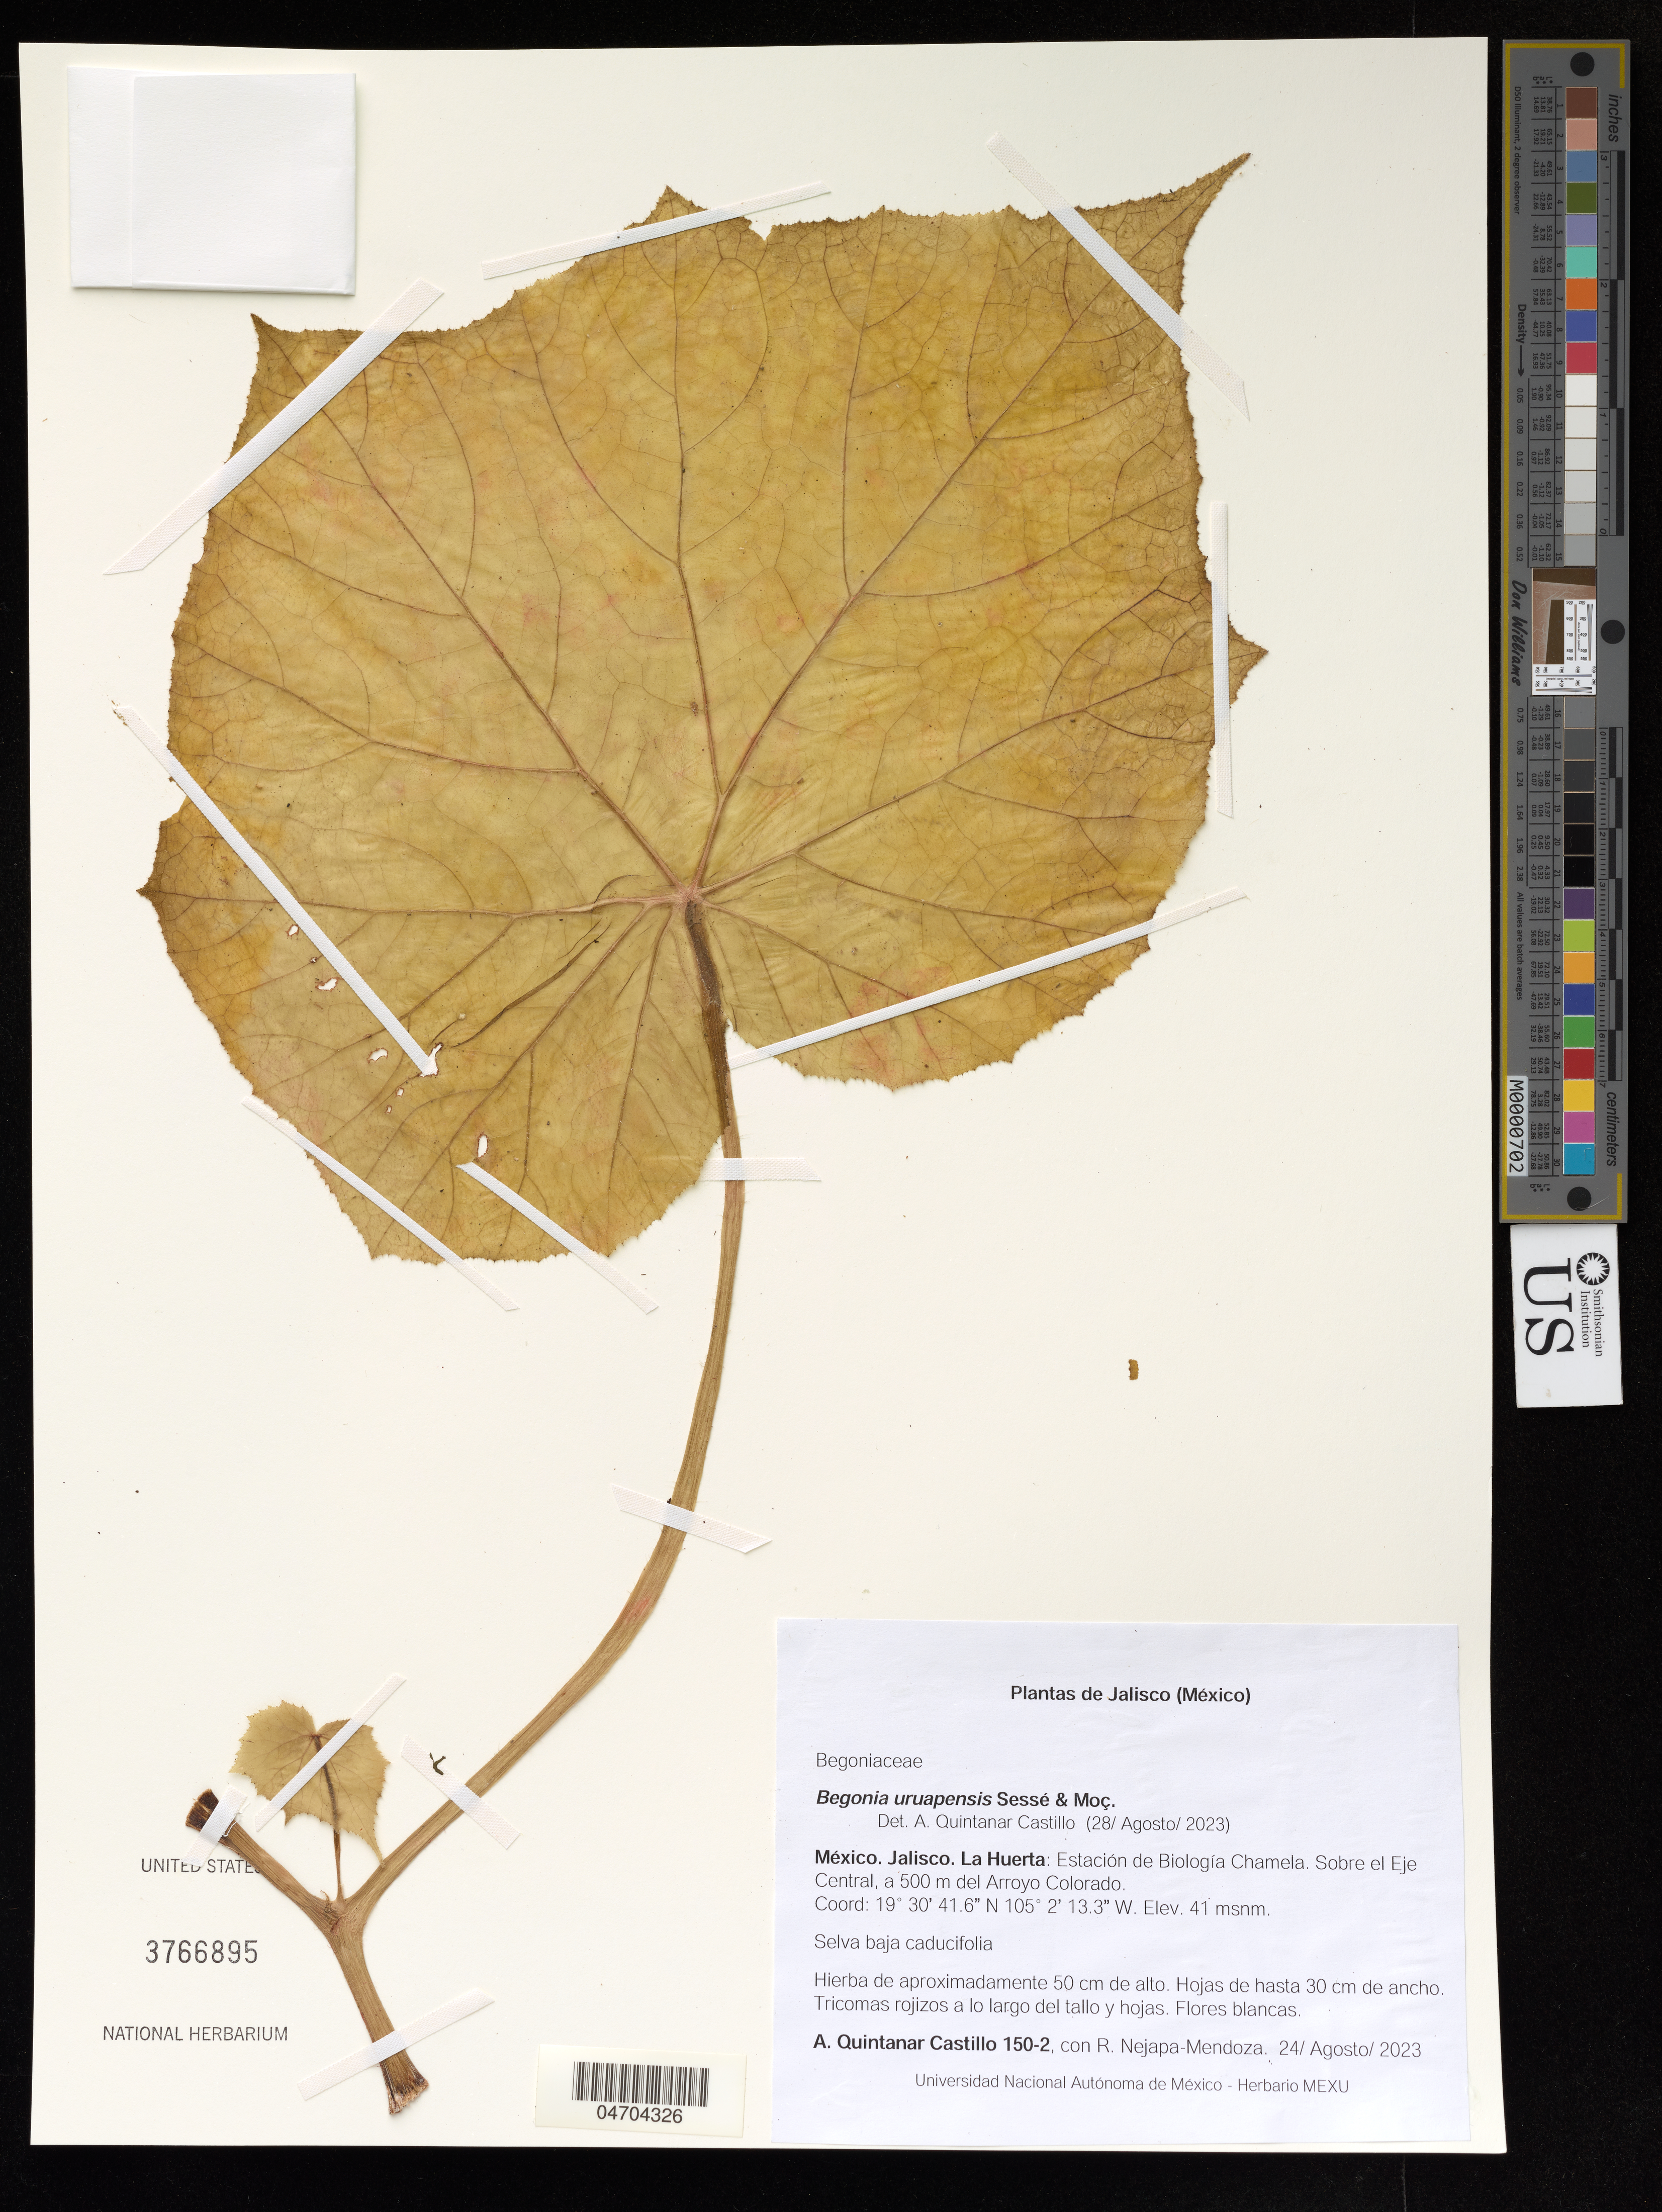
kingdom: Plantae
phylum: Tracheophyta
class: Magnoliopsida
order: Cucurbitales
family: Begoniaceae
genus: Begonia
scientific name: Begonia uruapensis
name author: Sessé & Moc.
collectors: A. Quintanar Castillo & R. Nejapa-Mendoza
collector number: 150-2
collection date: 2023-08-24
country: Mexico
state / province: Jalisco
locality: La Huerta: Estación de Biologia Chamela. Sobre el Eje Central, a 500 m del Arroyo Colorado.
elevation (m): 41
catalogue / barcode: US 3766895